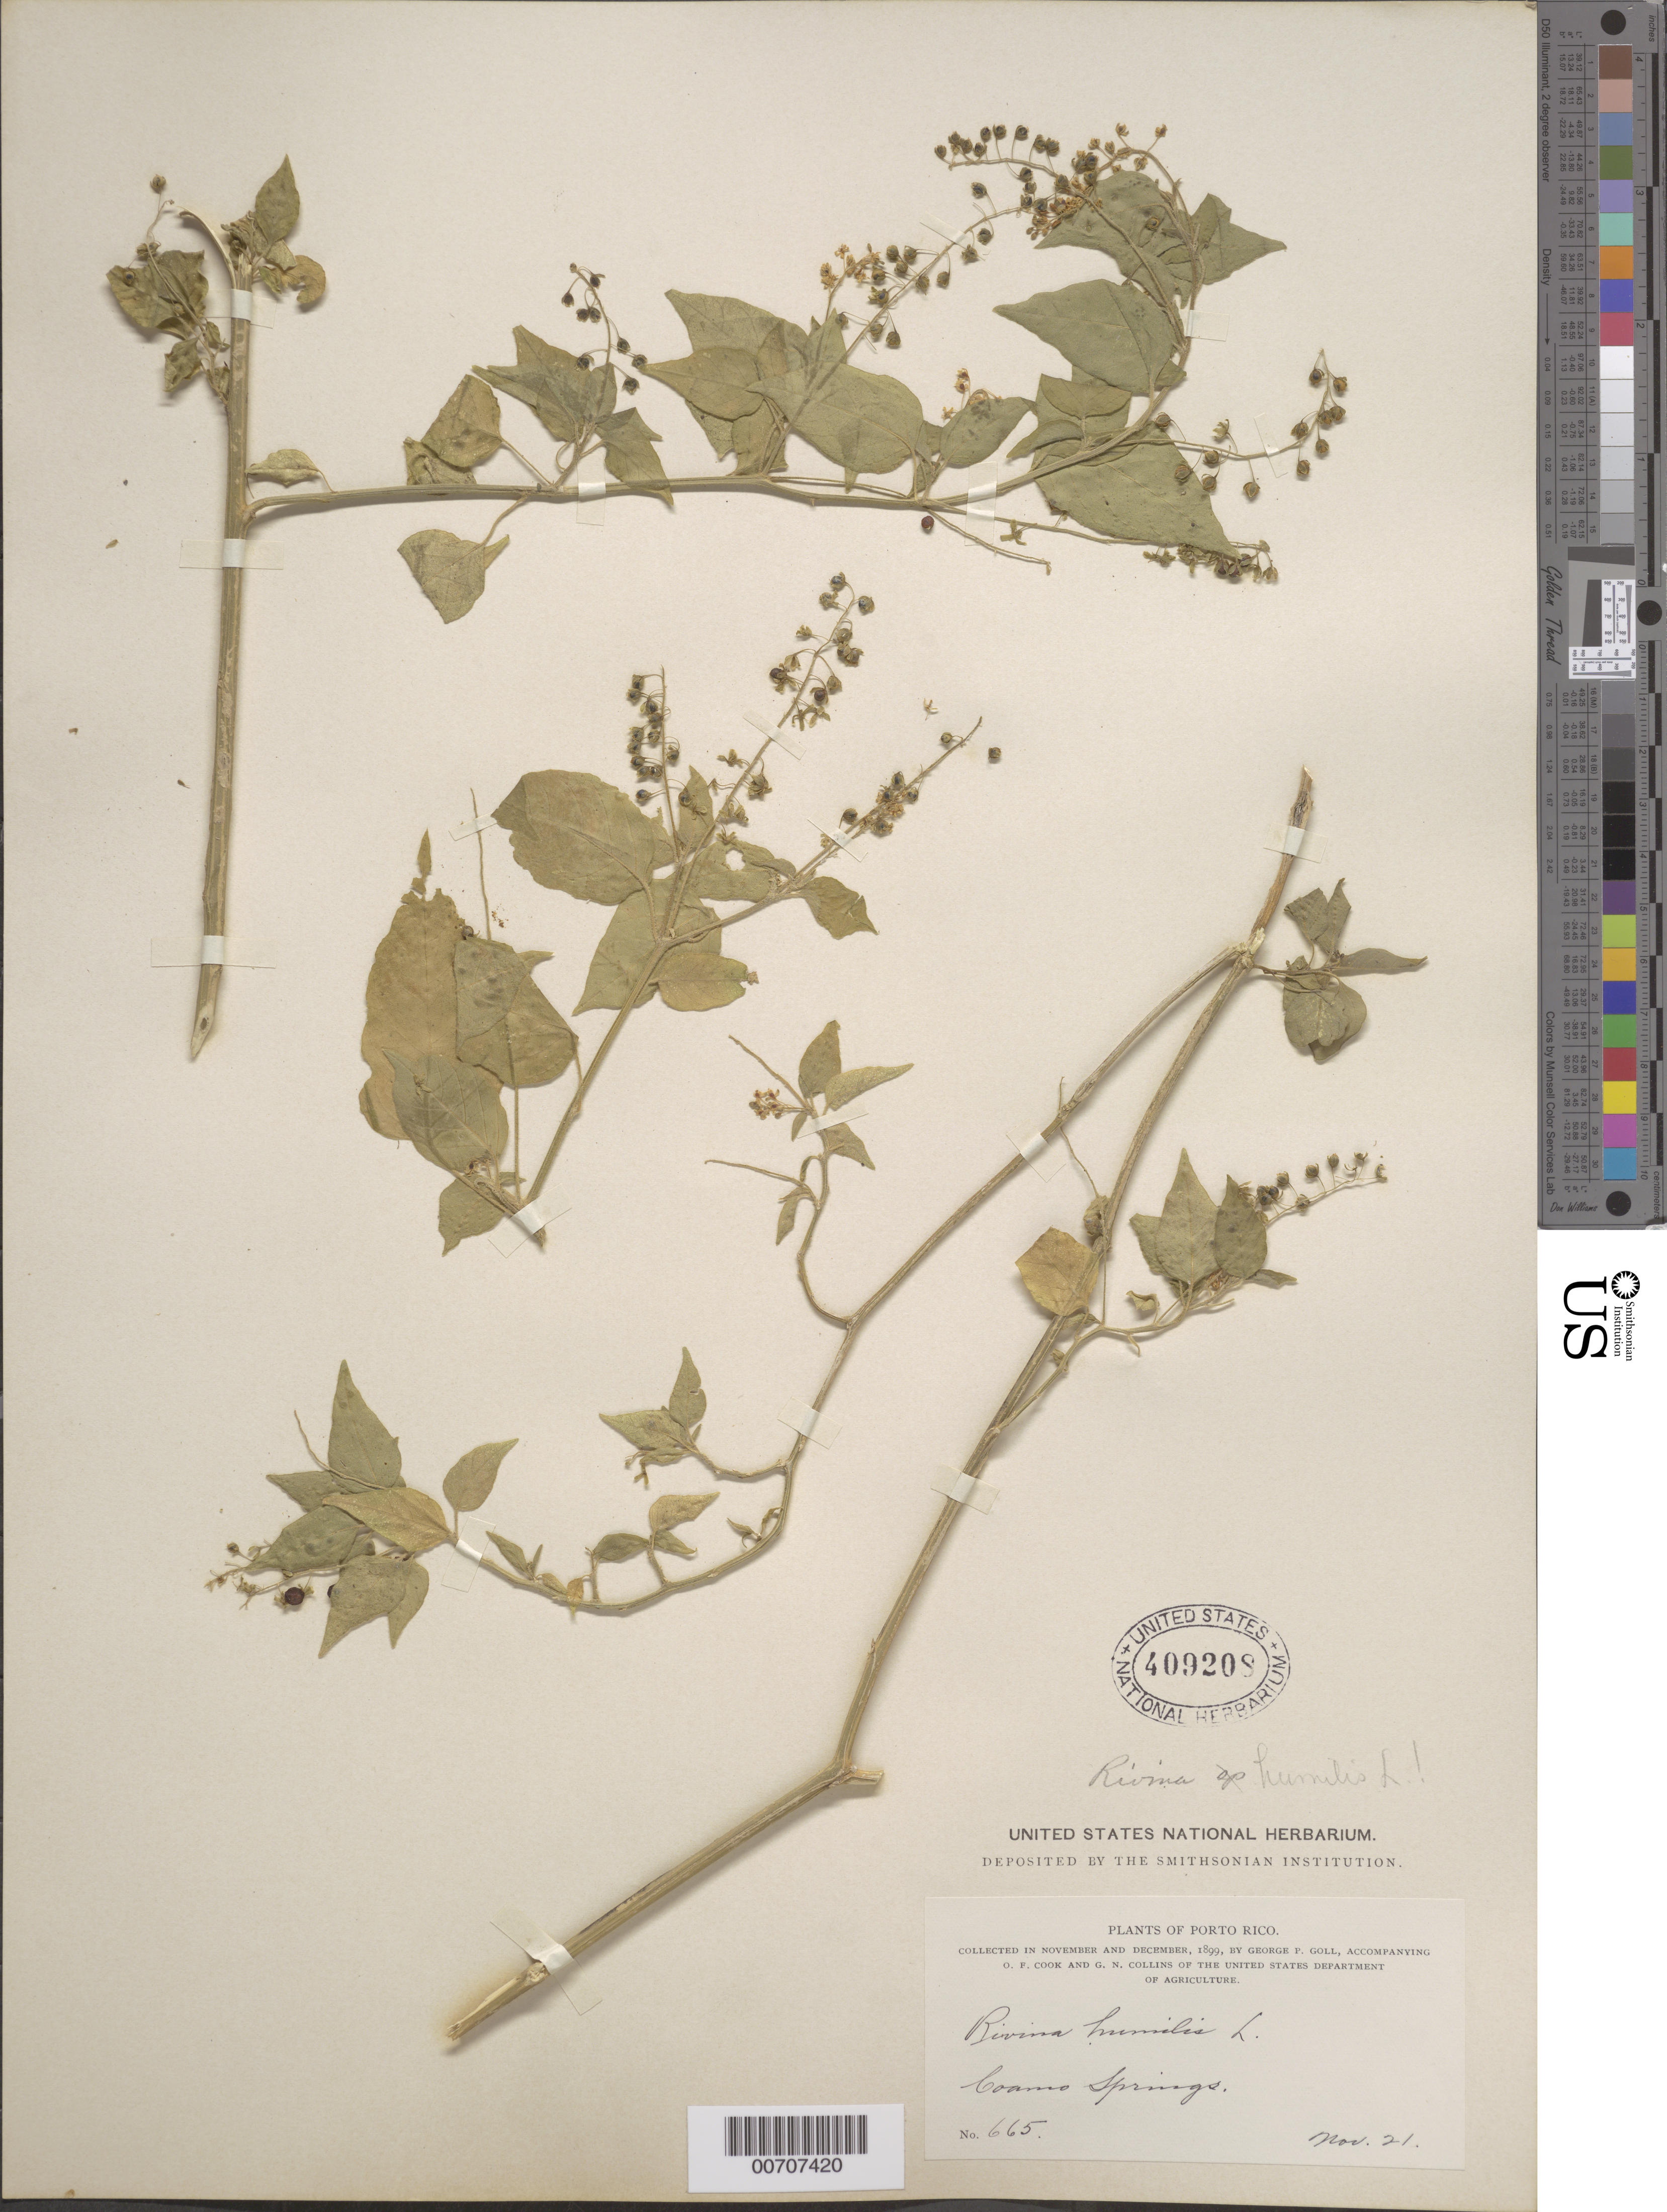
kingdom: Plantae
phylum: Tracheophyta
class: Magnoliopsida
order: Caryophyllales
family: Phytolaccaceae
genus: Rivina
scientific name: Rivina humilis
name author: L.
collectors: G. Goll, O. F. Cook & G. Collins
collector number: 665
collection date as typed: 21 Nov 1899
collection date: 1899-11-21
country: Puerto Rico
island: Greater Antilles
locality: Coamo Springs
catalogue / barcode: US 409208